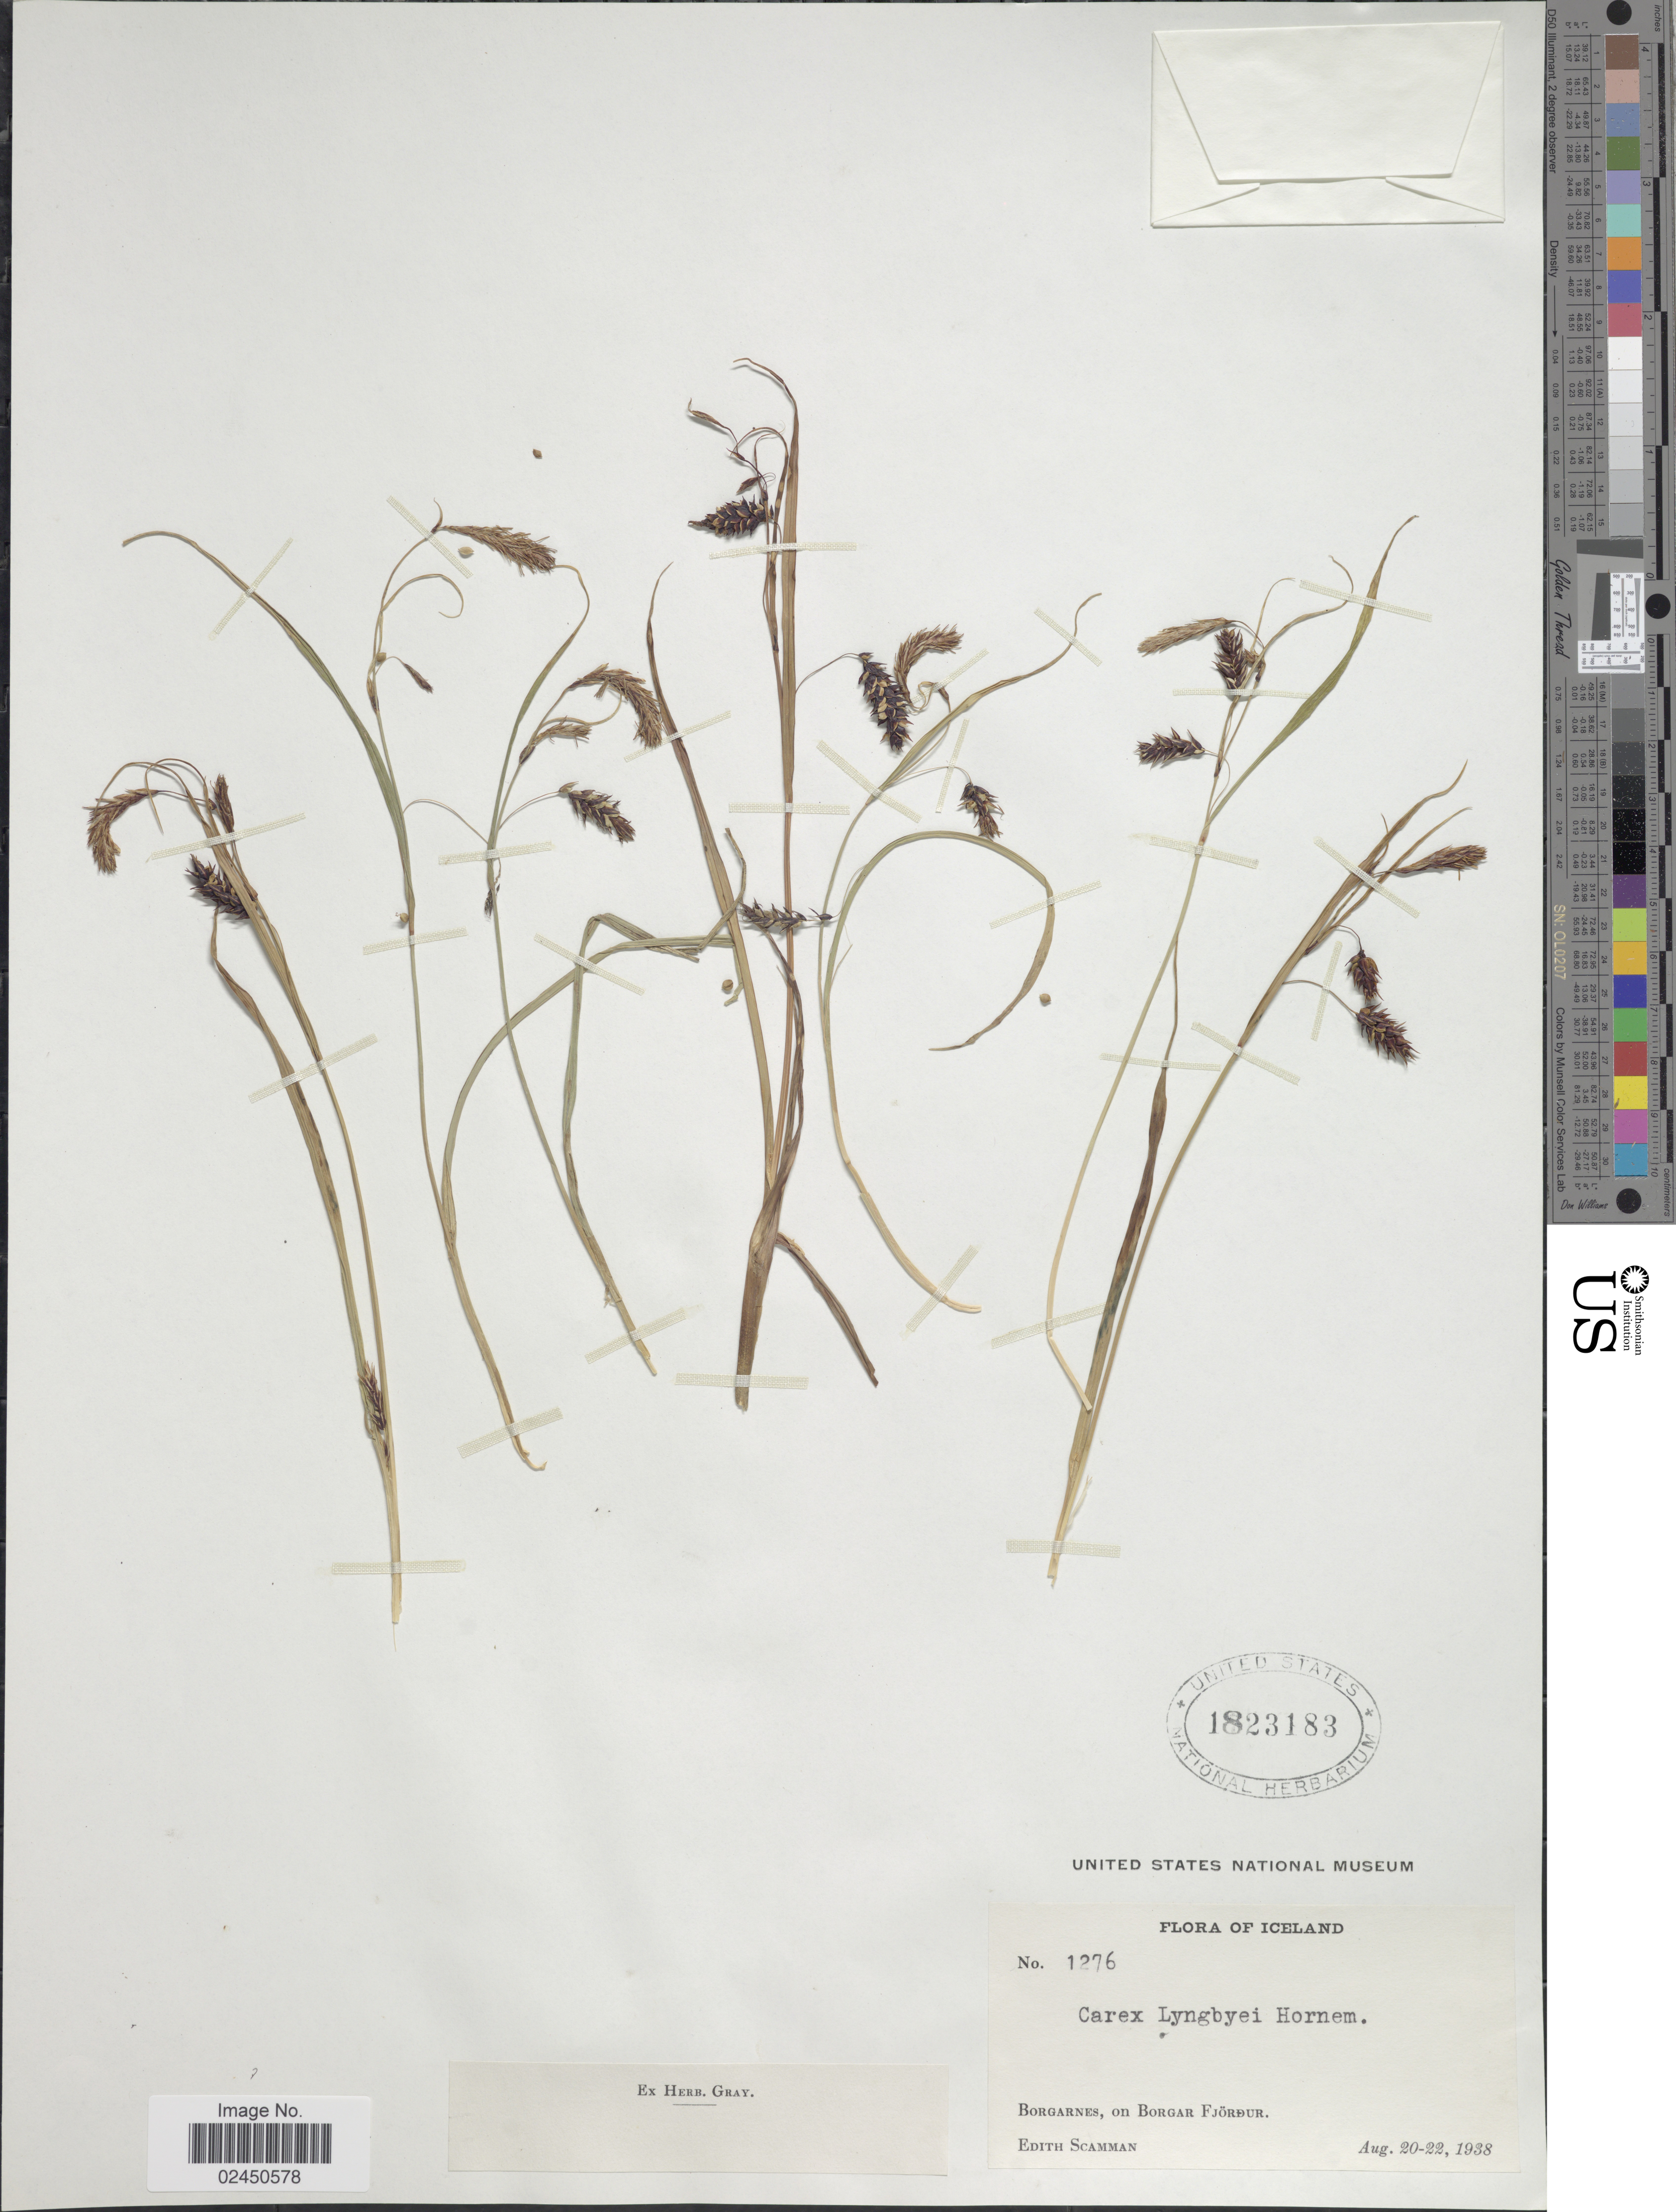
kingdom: Plantae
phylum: Tracheophyta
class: Liliopsida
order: Poales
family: Cyperaceae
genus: Carex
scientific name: Carex lyngbyei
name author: Hornem.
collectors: E. Scamman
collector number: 1276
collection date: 1938-08-20/1938-08-22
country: Iceland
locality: Borgarnes, on Borgar Fjorddur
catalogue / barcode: US 1823183